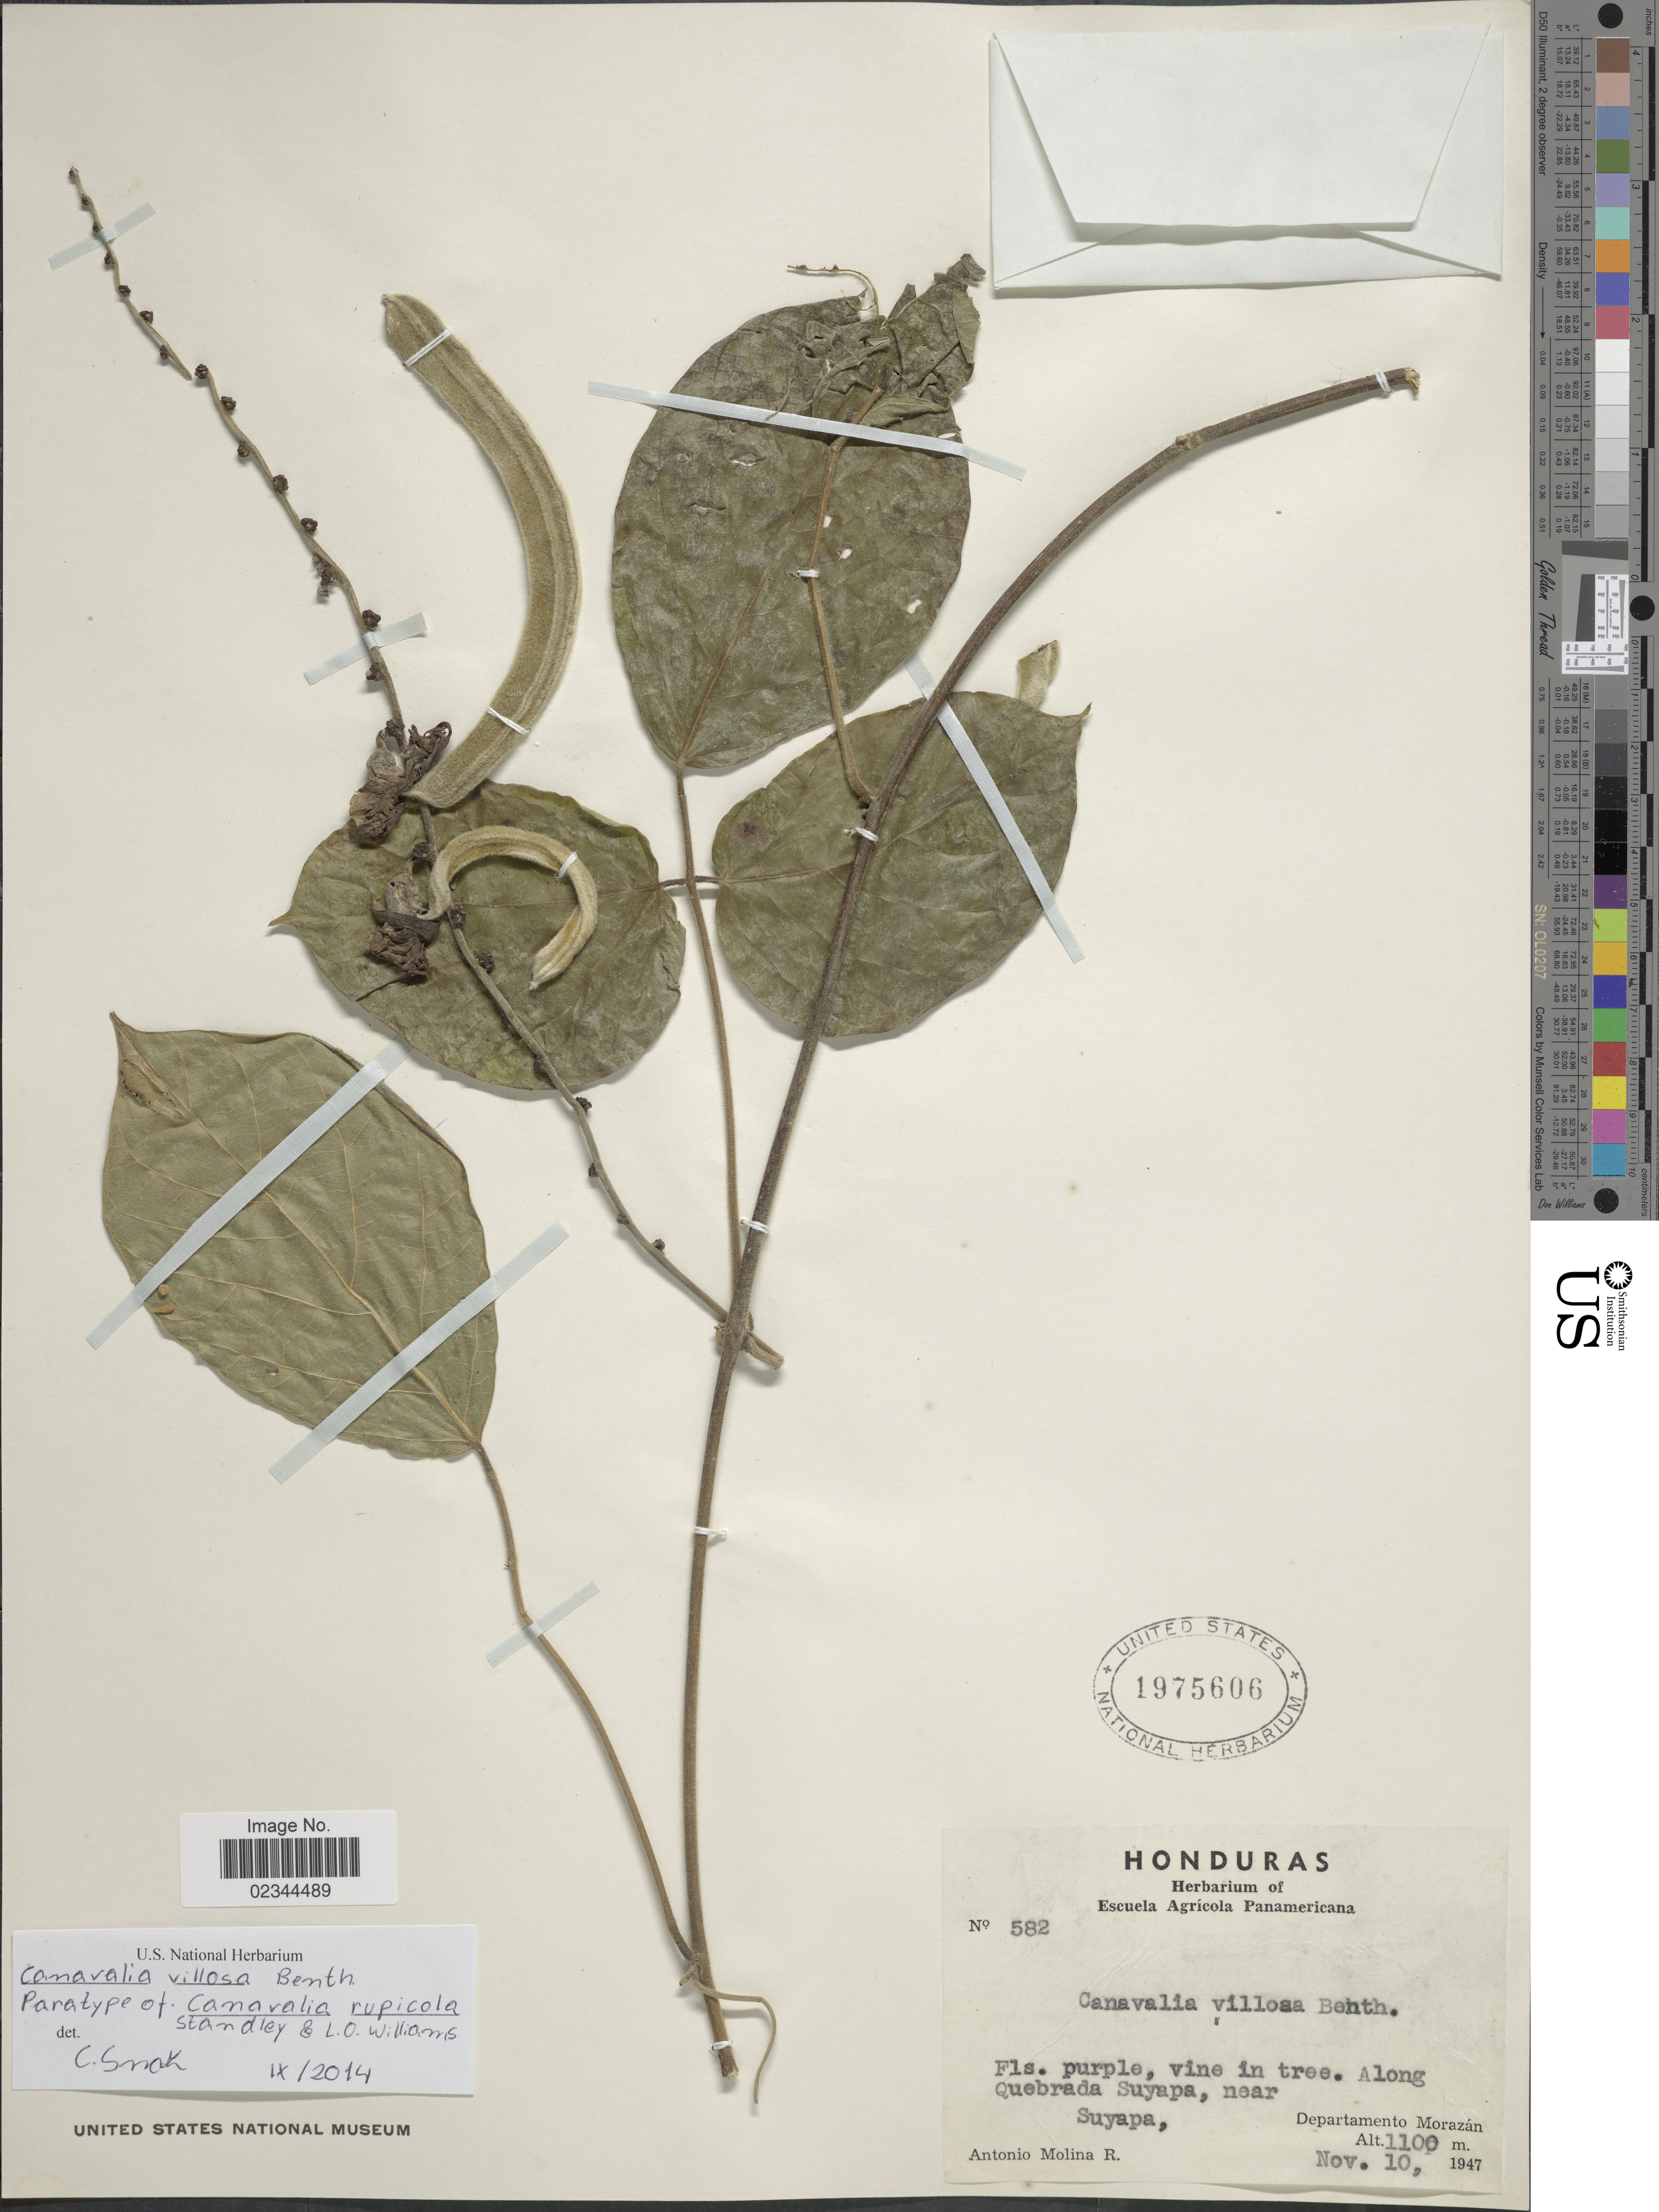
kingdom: Plantae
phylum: Tracheophyta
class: Magnoliopsida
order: Fabales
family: Fabaceae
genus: Canavalia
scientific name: Canavalia villosa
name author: Benth.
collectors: A. Molina R.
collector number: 582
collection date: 1947-11-10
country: Honduras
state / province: Fco. Morazán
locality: Along Quebrada Suyapa, near Suyapa, Departamento Morazan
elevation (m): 1100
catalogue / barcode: US 1975606